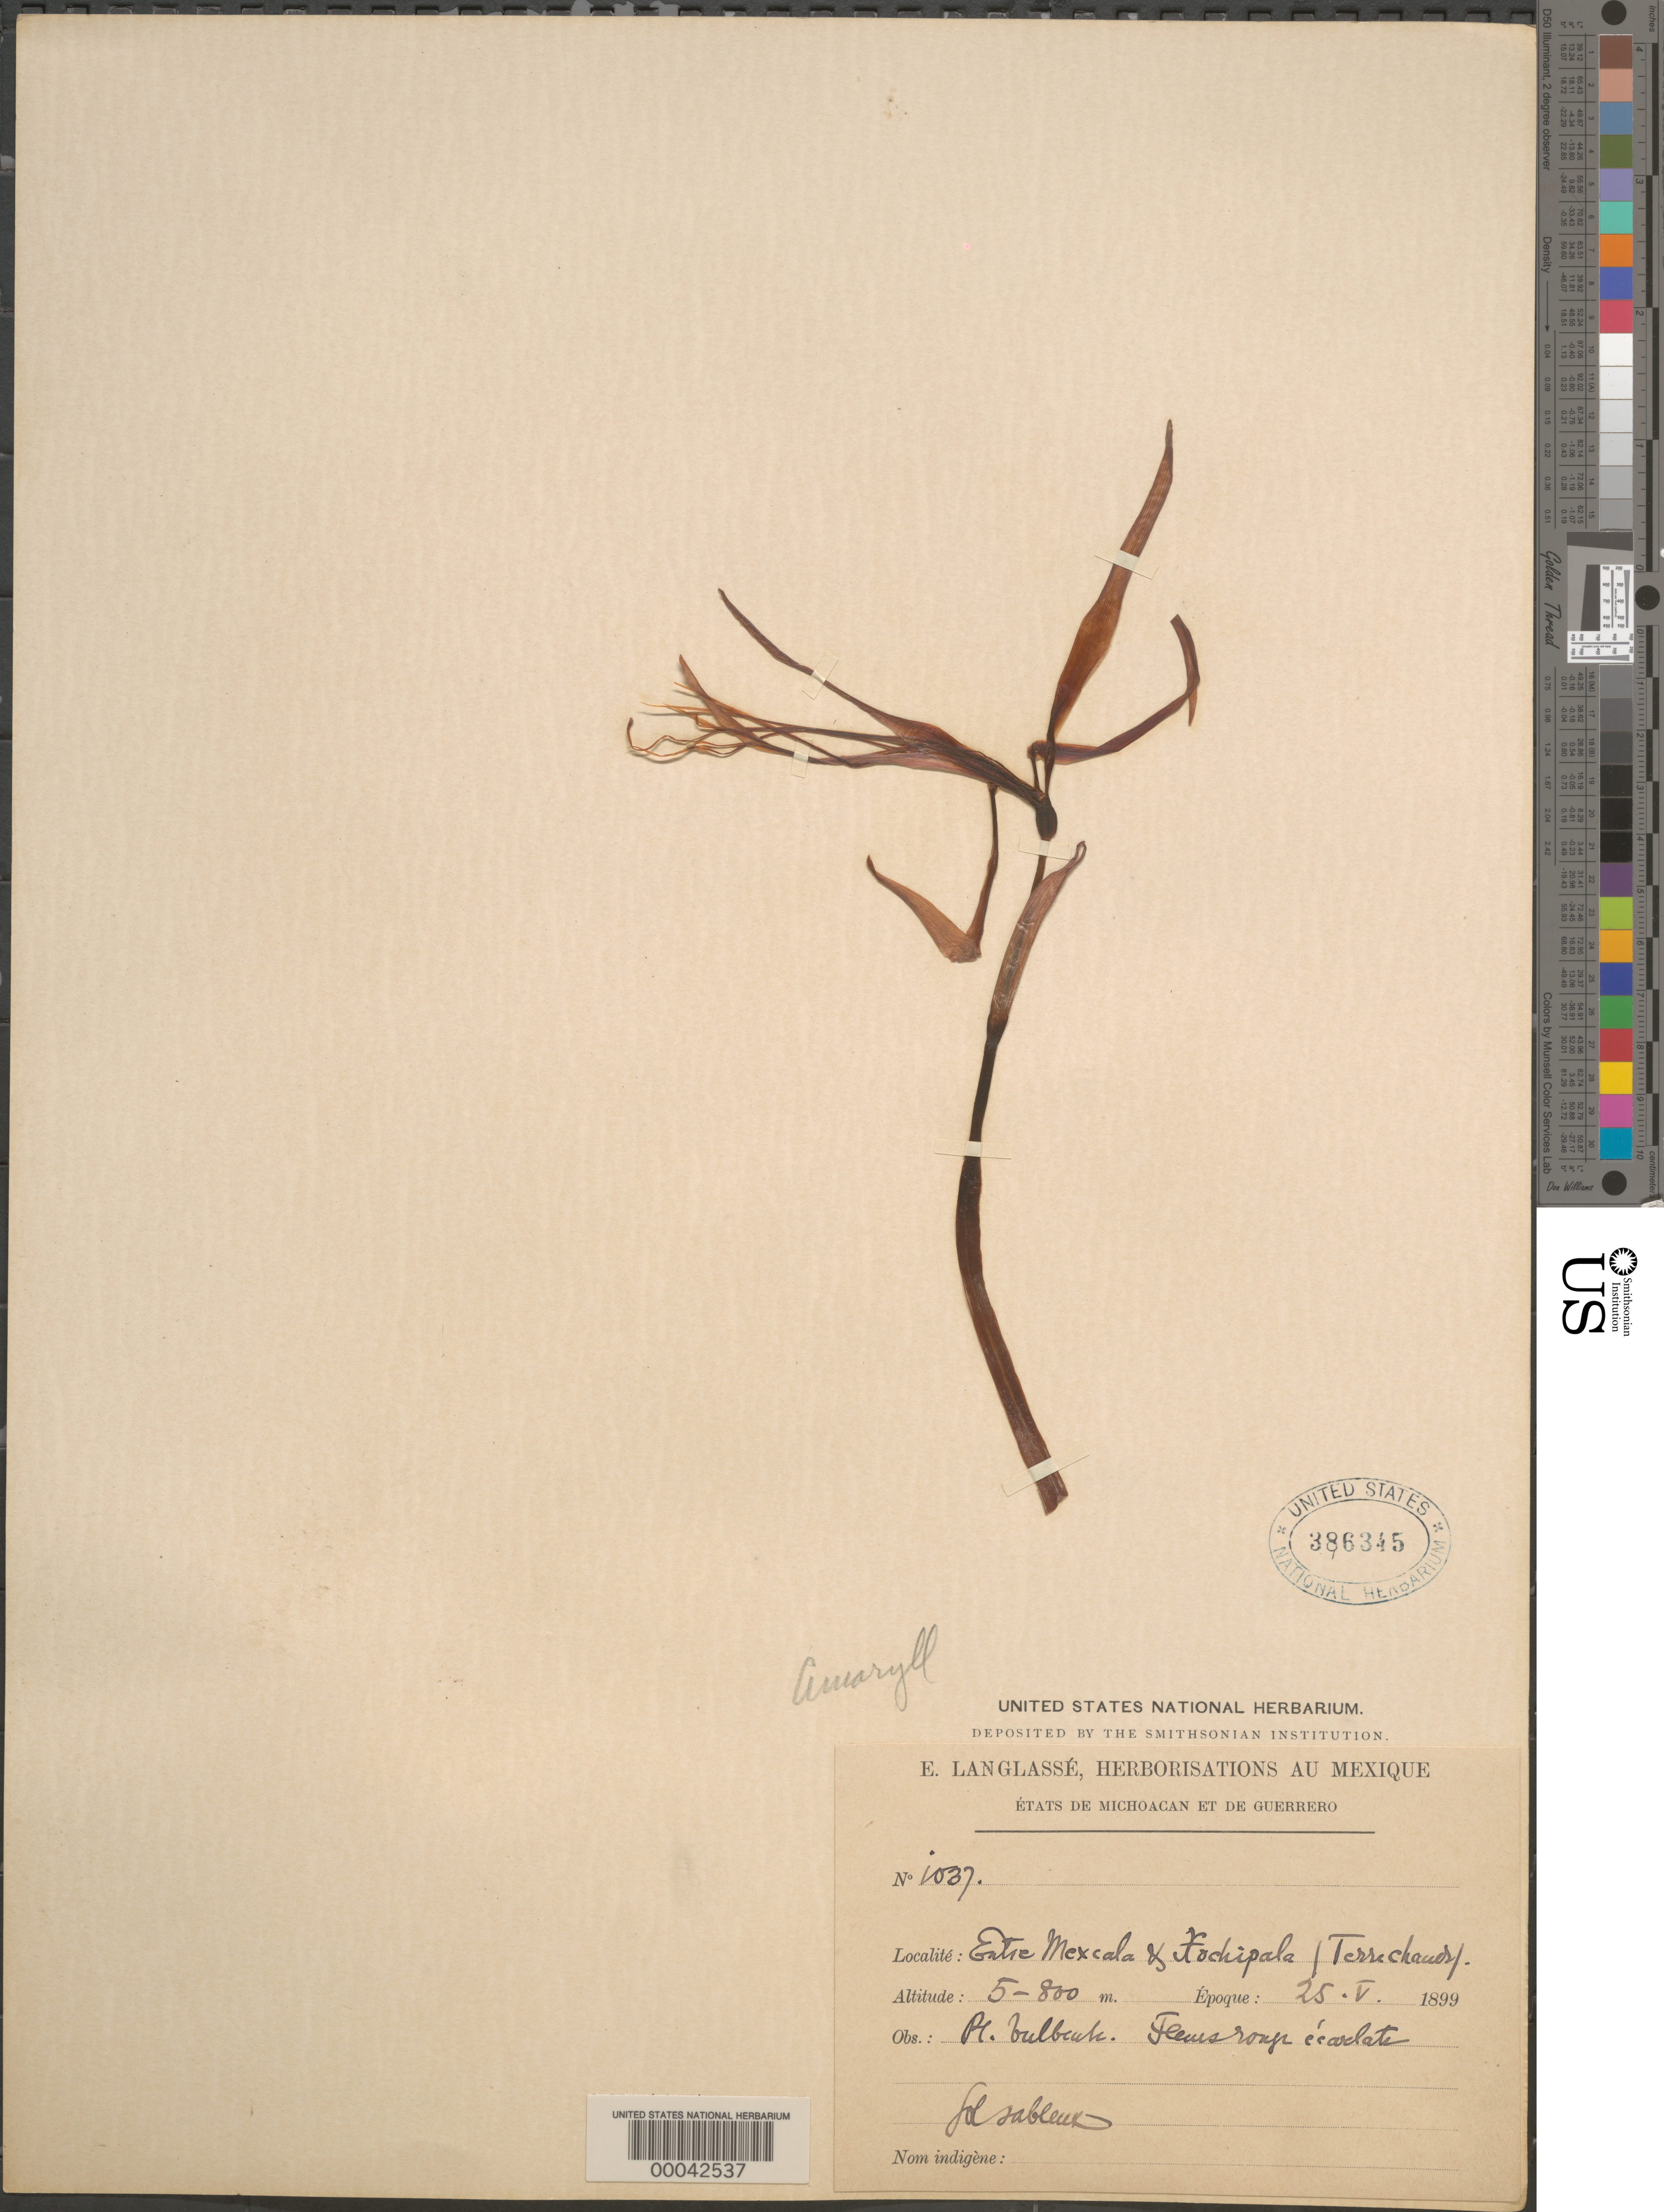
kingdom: Plantae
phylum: Tracheophyta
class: Liliopsida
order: Asparagales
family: Amaryllidaceae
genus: Sprekelia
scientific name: Sprekelia sp.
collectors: E. Langlassé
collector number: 1037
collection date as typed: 25 May 1899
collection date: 1899-05-25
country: Mexico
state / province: Guerrero / Michoacán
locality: Between Mexcala & Hochipala (Terrichauer)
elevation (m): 5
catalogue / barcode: US 386345